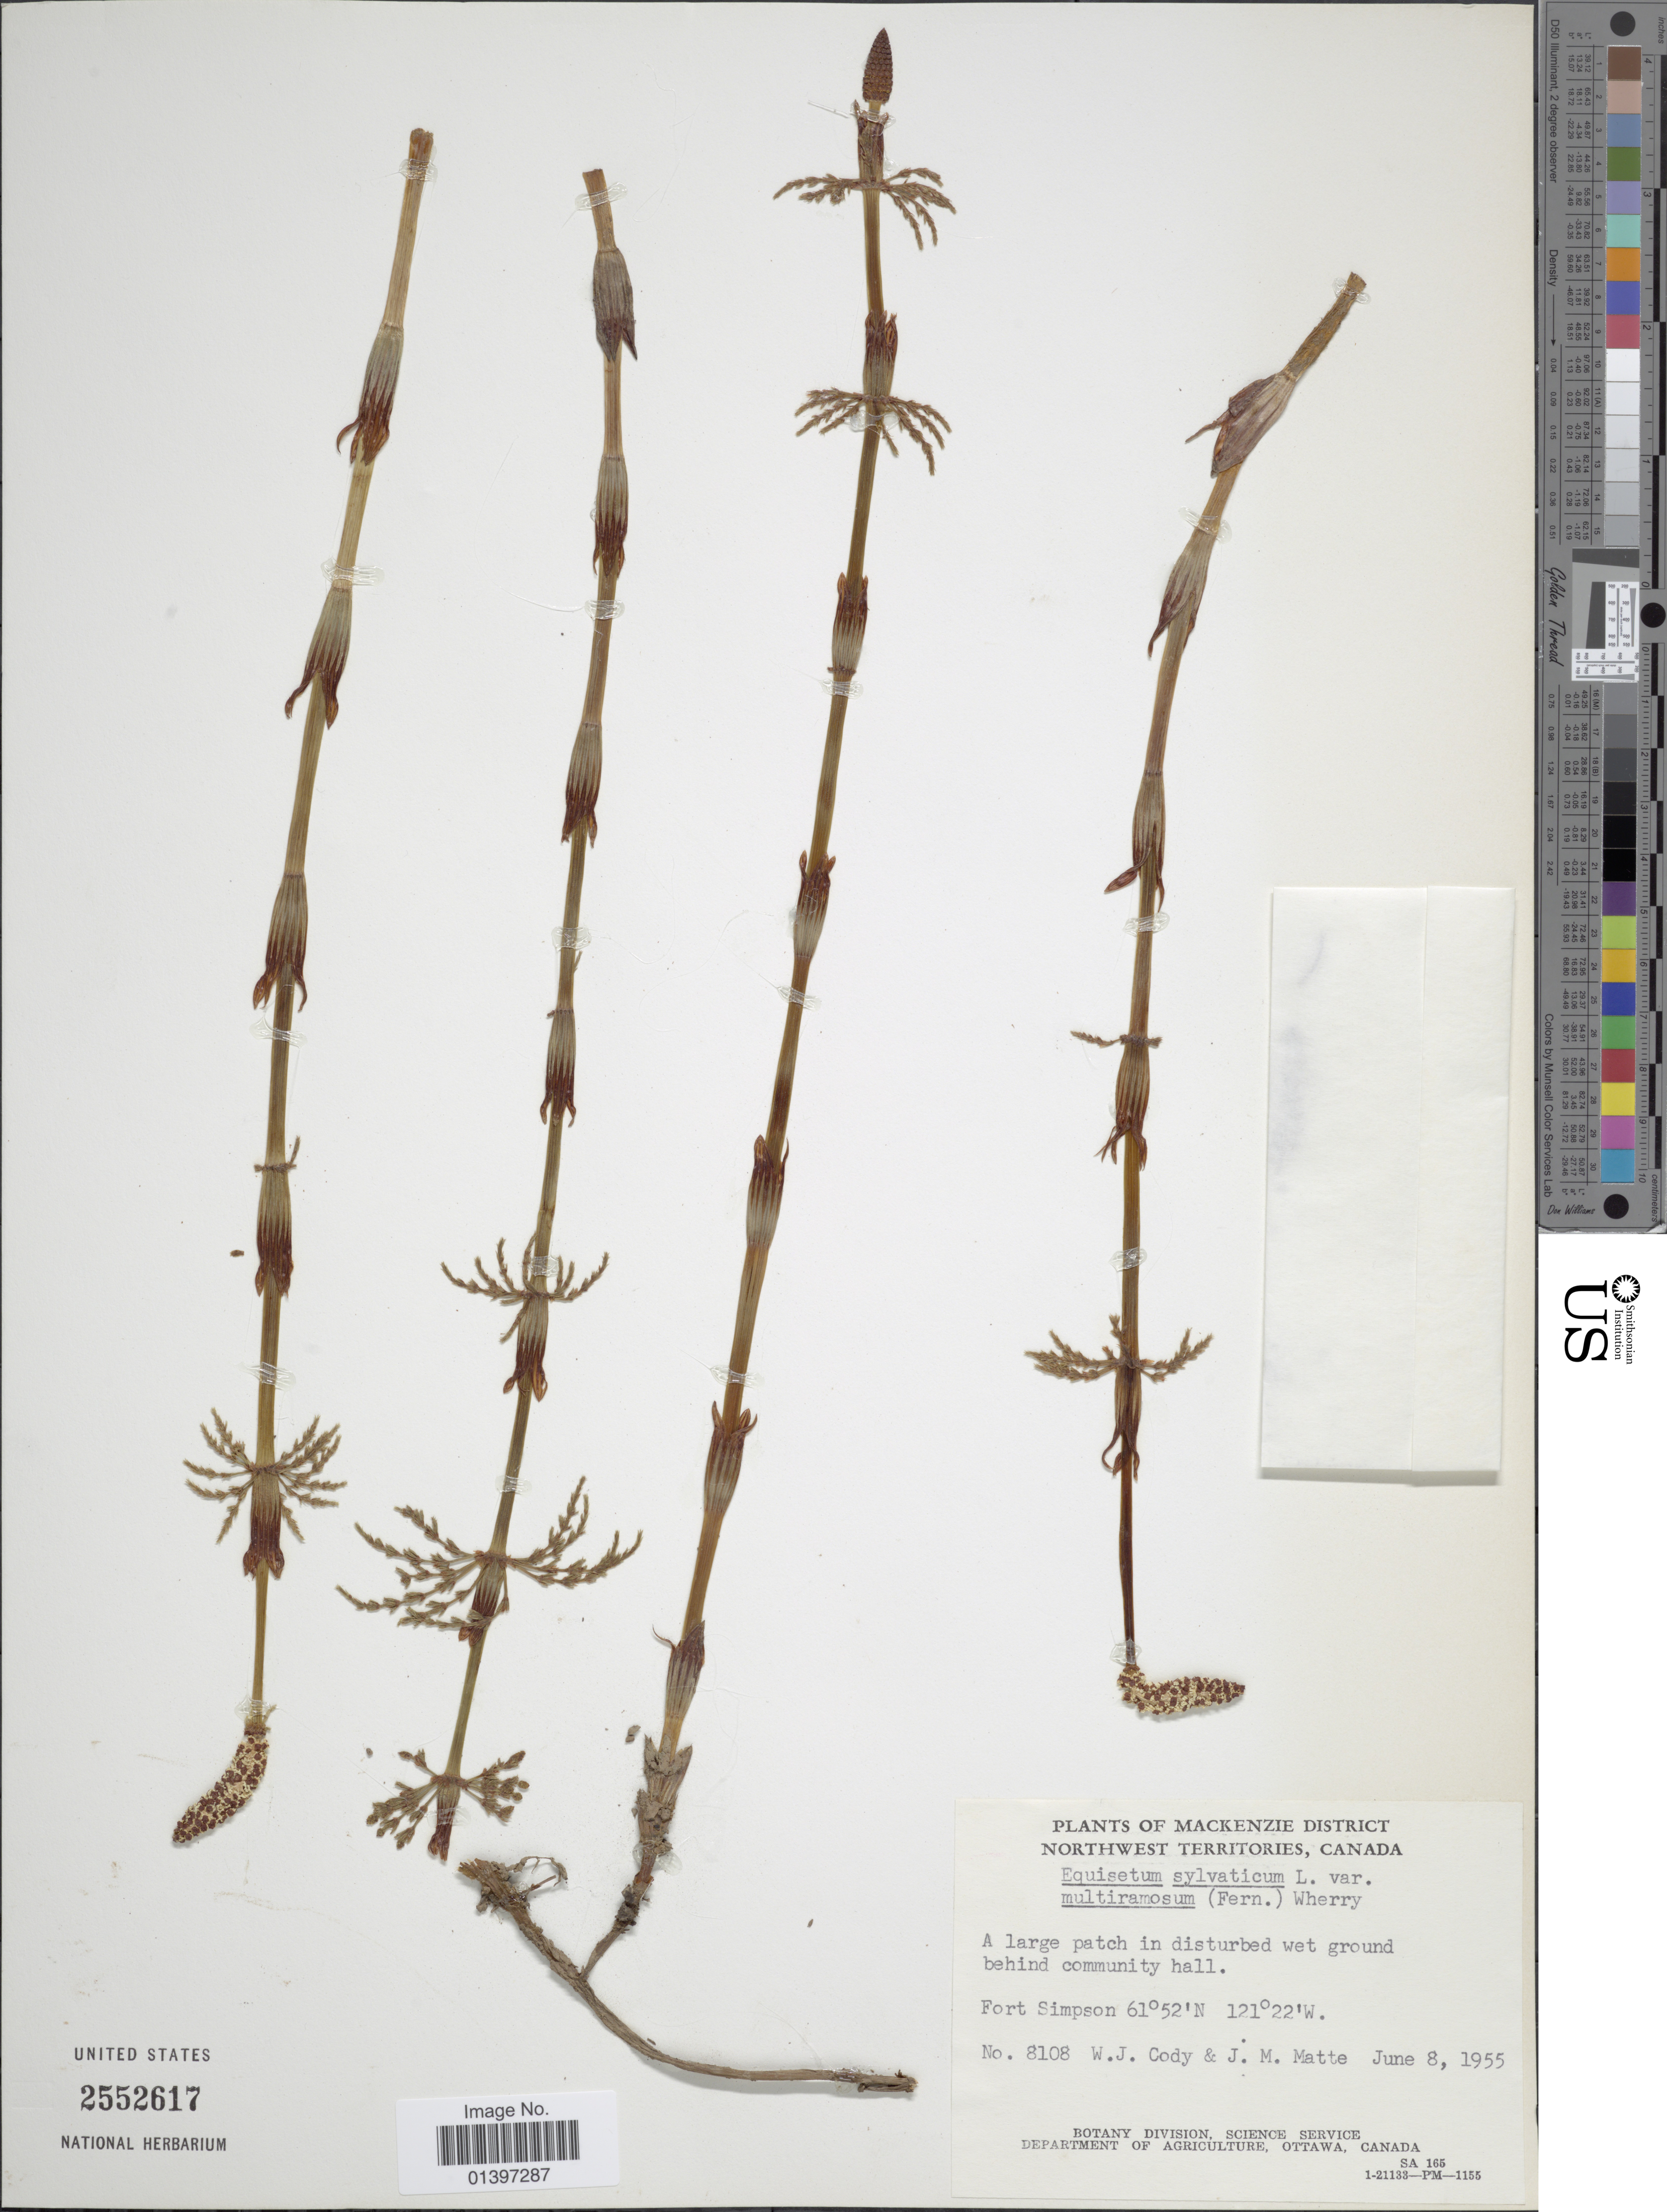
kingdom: Plantae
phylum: Tracheophyta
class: Polypodiopsida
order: Equisetales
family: Equisetaceae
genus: Equisetum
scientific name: Equisetum sylvaticum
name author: L.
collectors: W. Cody & J. Matte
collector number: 8108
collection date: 1955-06-08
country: Canada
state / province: Northwest Territories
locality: Mackenzie District, A large patch in disturbed wet ground behind community hall, Fort Simpson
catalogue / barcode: US 2552617